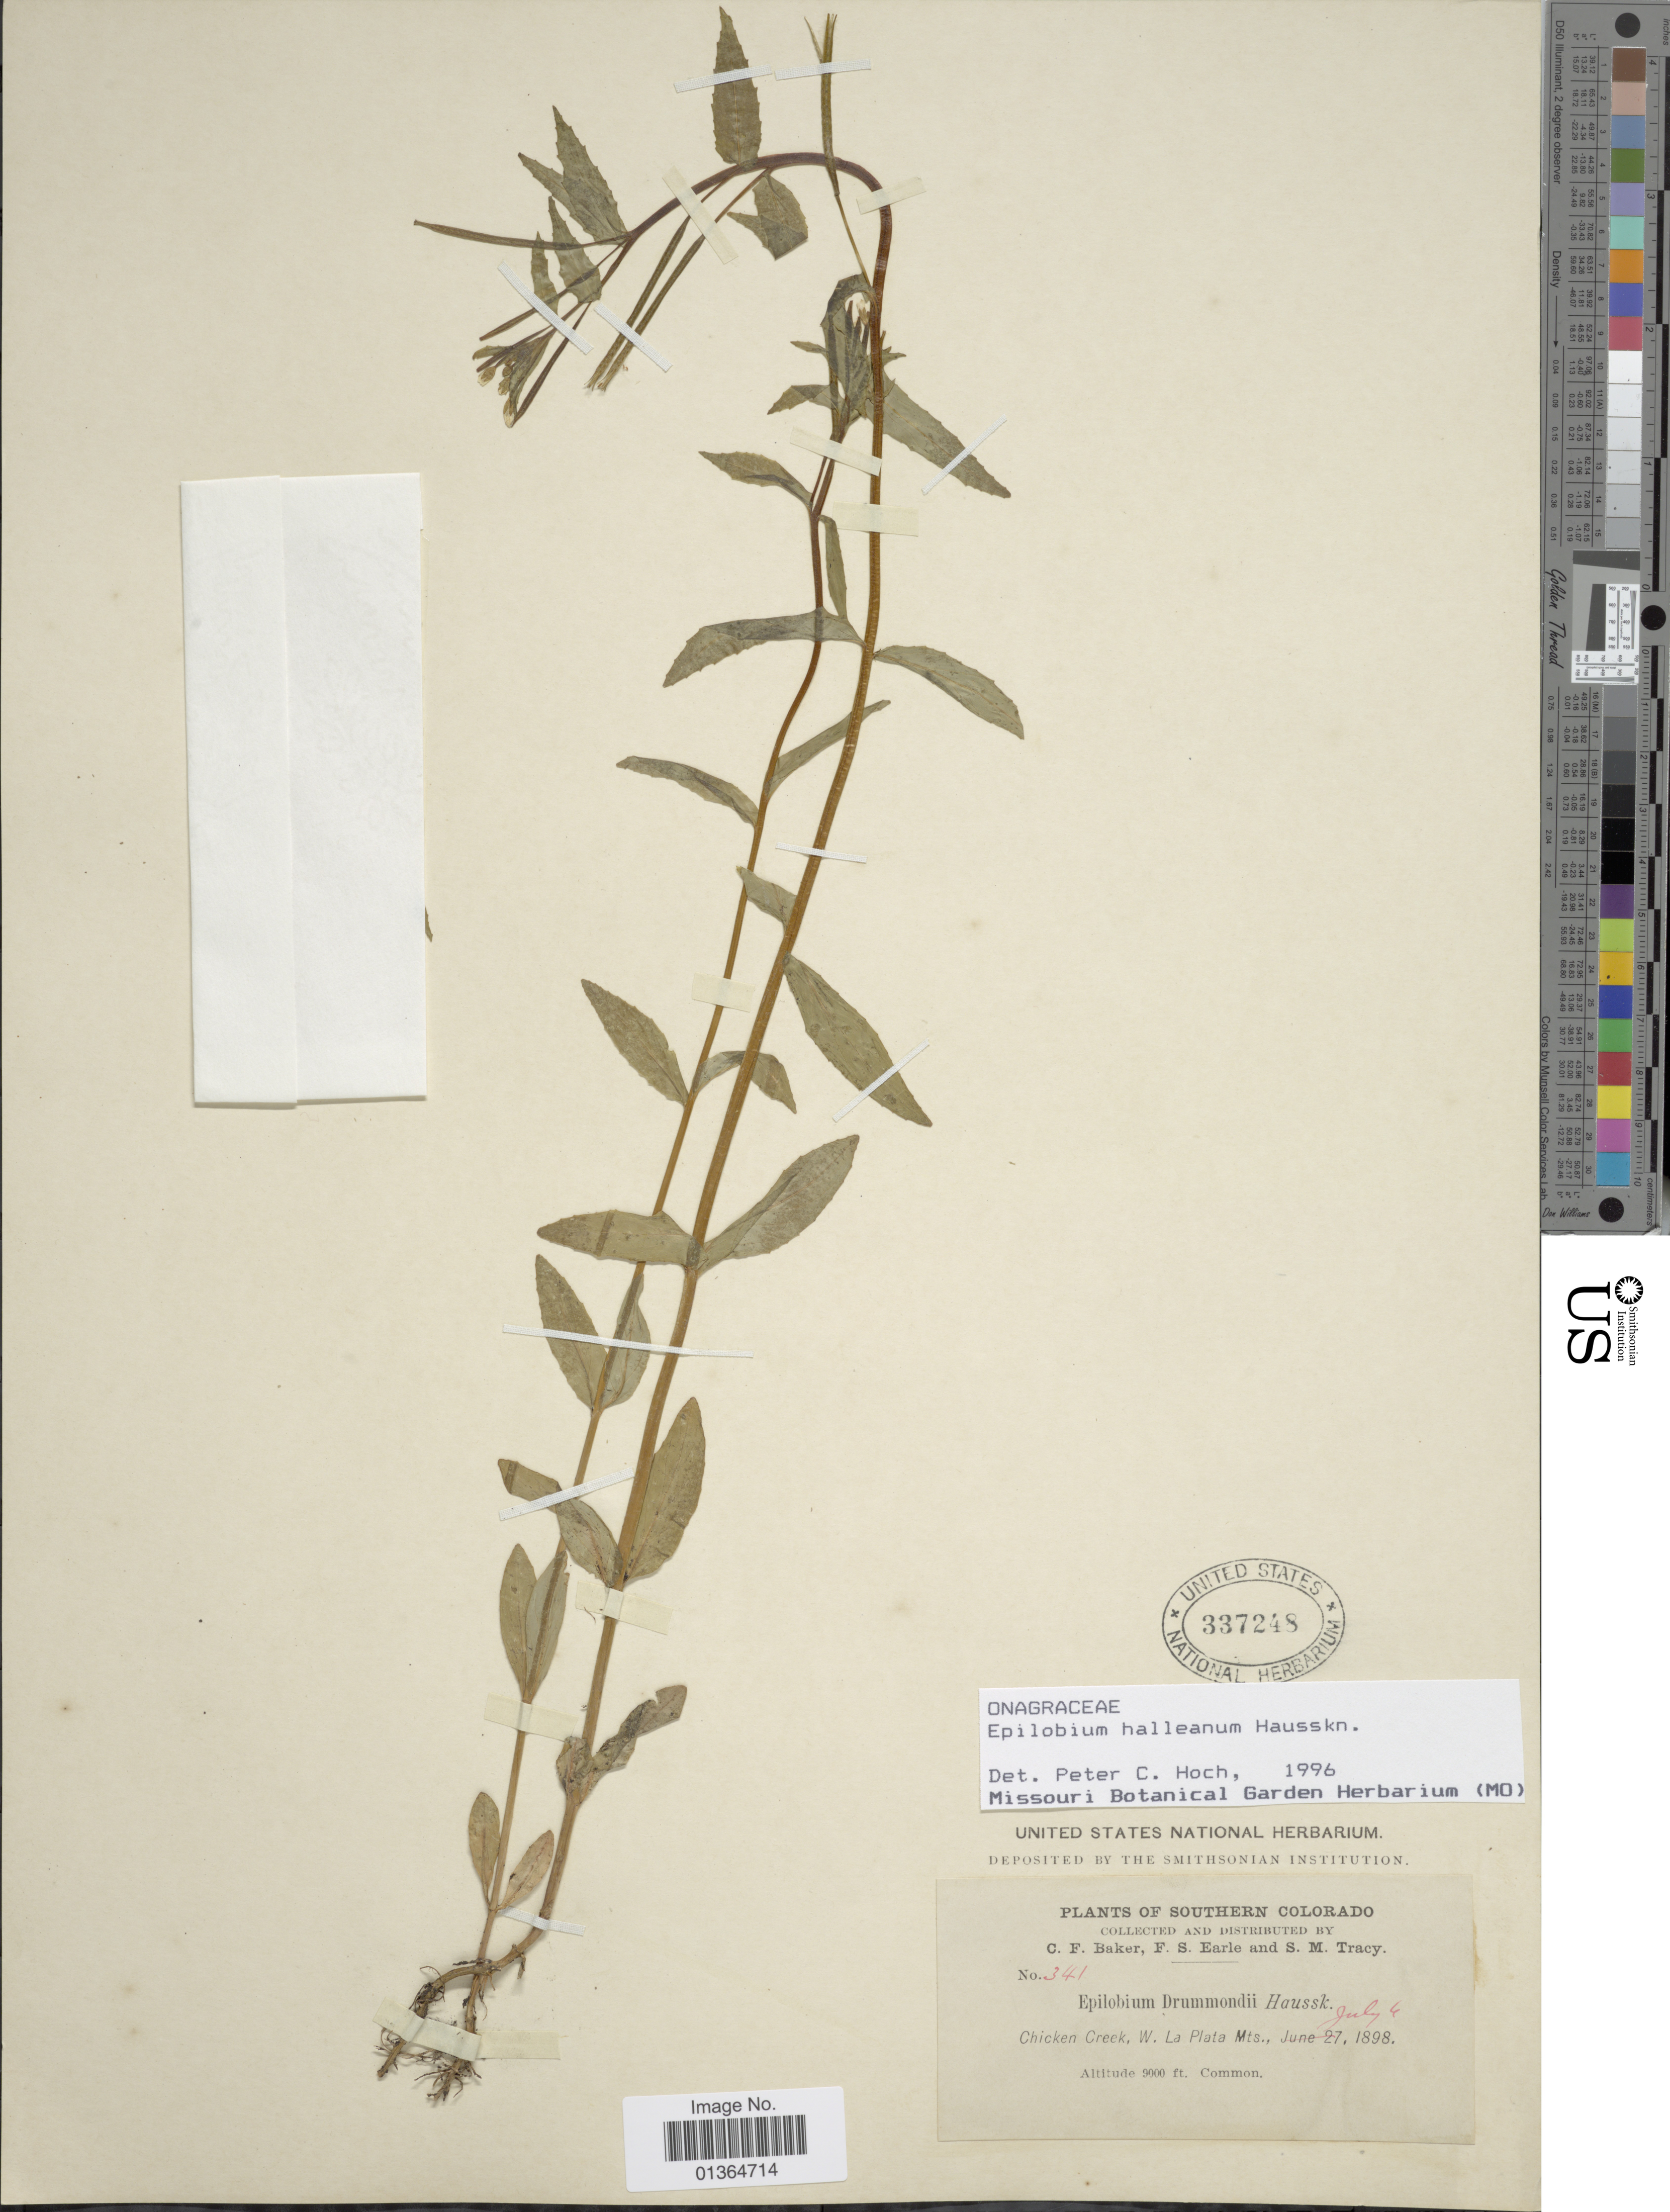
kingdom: Plantae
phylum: Tracheophyta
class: Magnoliopsida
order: Myrtales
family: Onagraceae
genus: Epilobium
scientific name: Epilobium hallianum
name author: Hausskn.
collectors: C. F. Baker, F. S. Earle & S. M. Tracy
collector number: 341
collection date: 1898-07-04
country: United States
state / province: Colorado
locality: Southern Colorado. Chicken Creek, W. La Plata Mts.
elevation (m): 2743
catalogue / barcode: US 337248